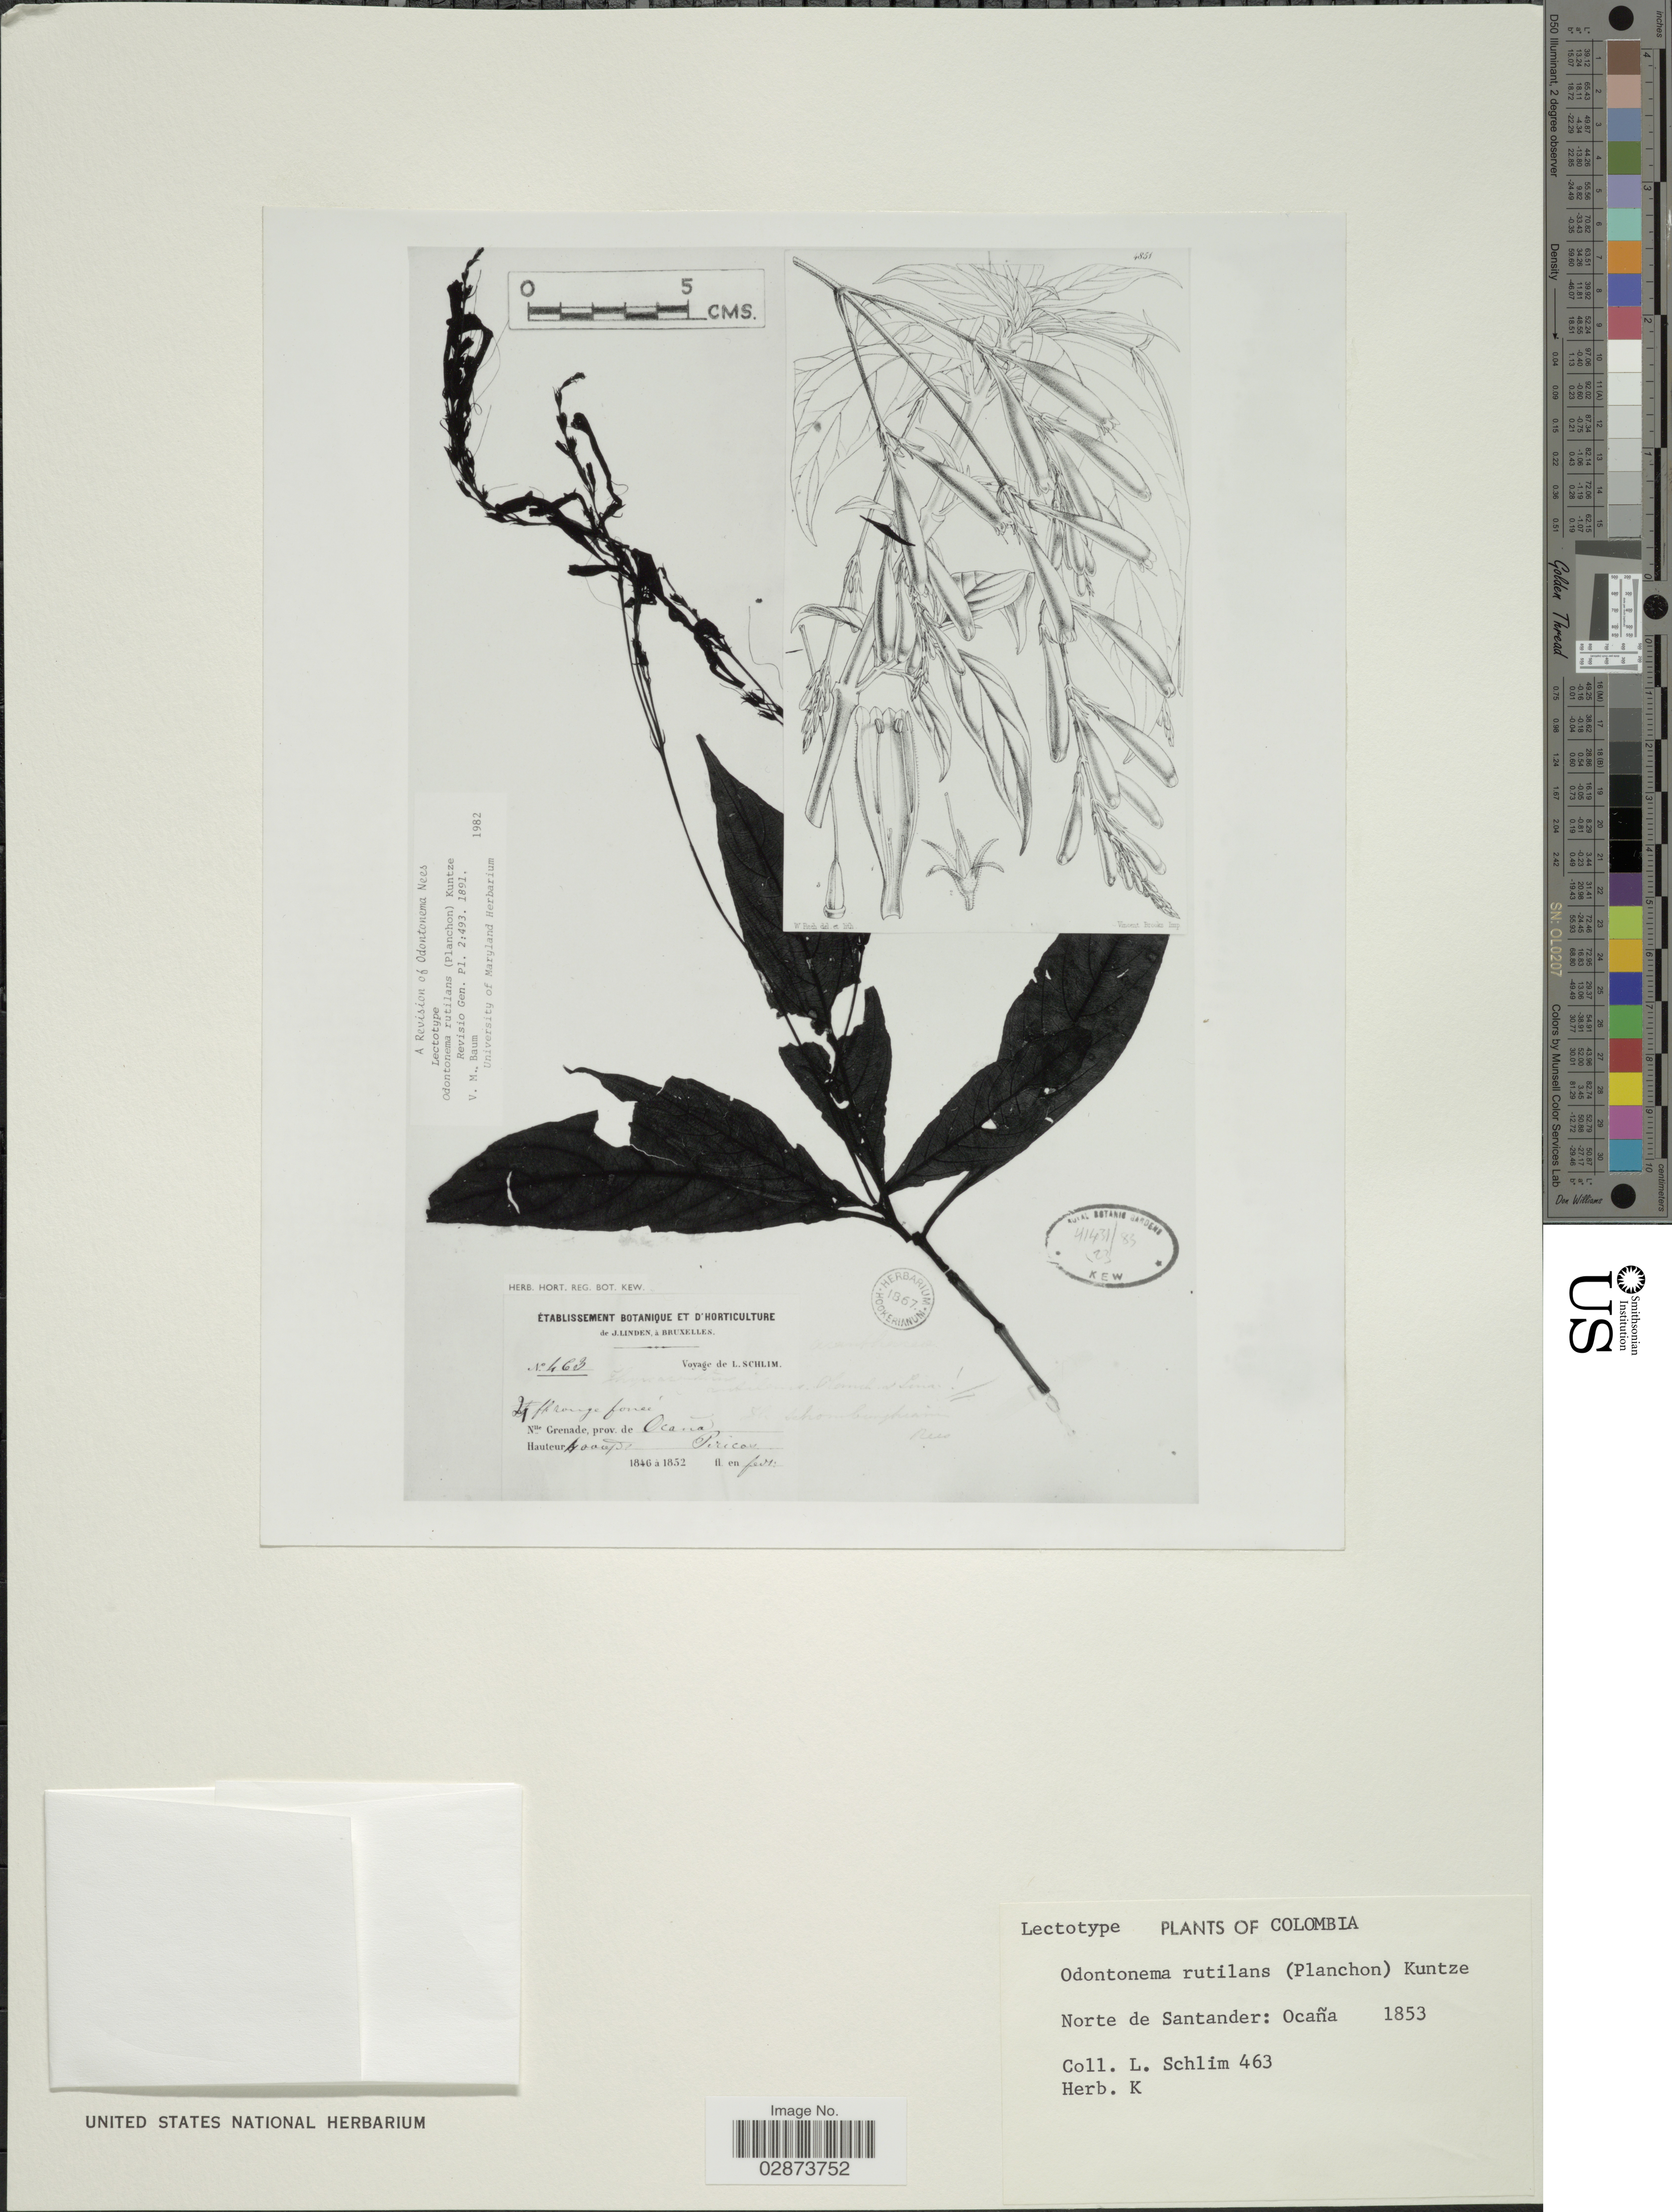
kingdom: Plantae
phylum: Tracheophyta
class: Magnoliopsida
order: Lamiales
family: Acanthaceae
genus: Odontonema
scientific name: Odontonema rutilans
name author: Kuntze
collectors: L. Schlim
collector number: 463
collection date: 1853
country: Colombia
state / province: Norte de Santander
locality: Nlle Grenade, prov. de Ocaña. Pericos.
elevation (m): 1219